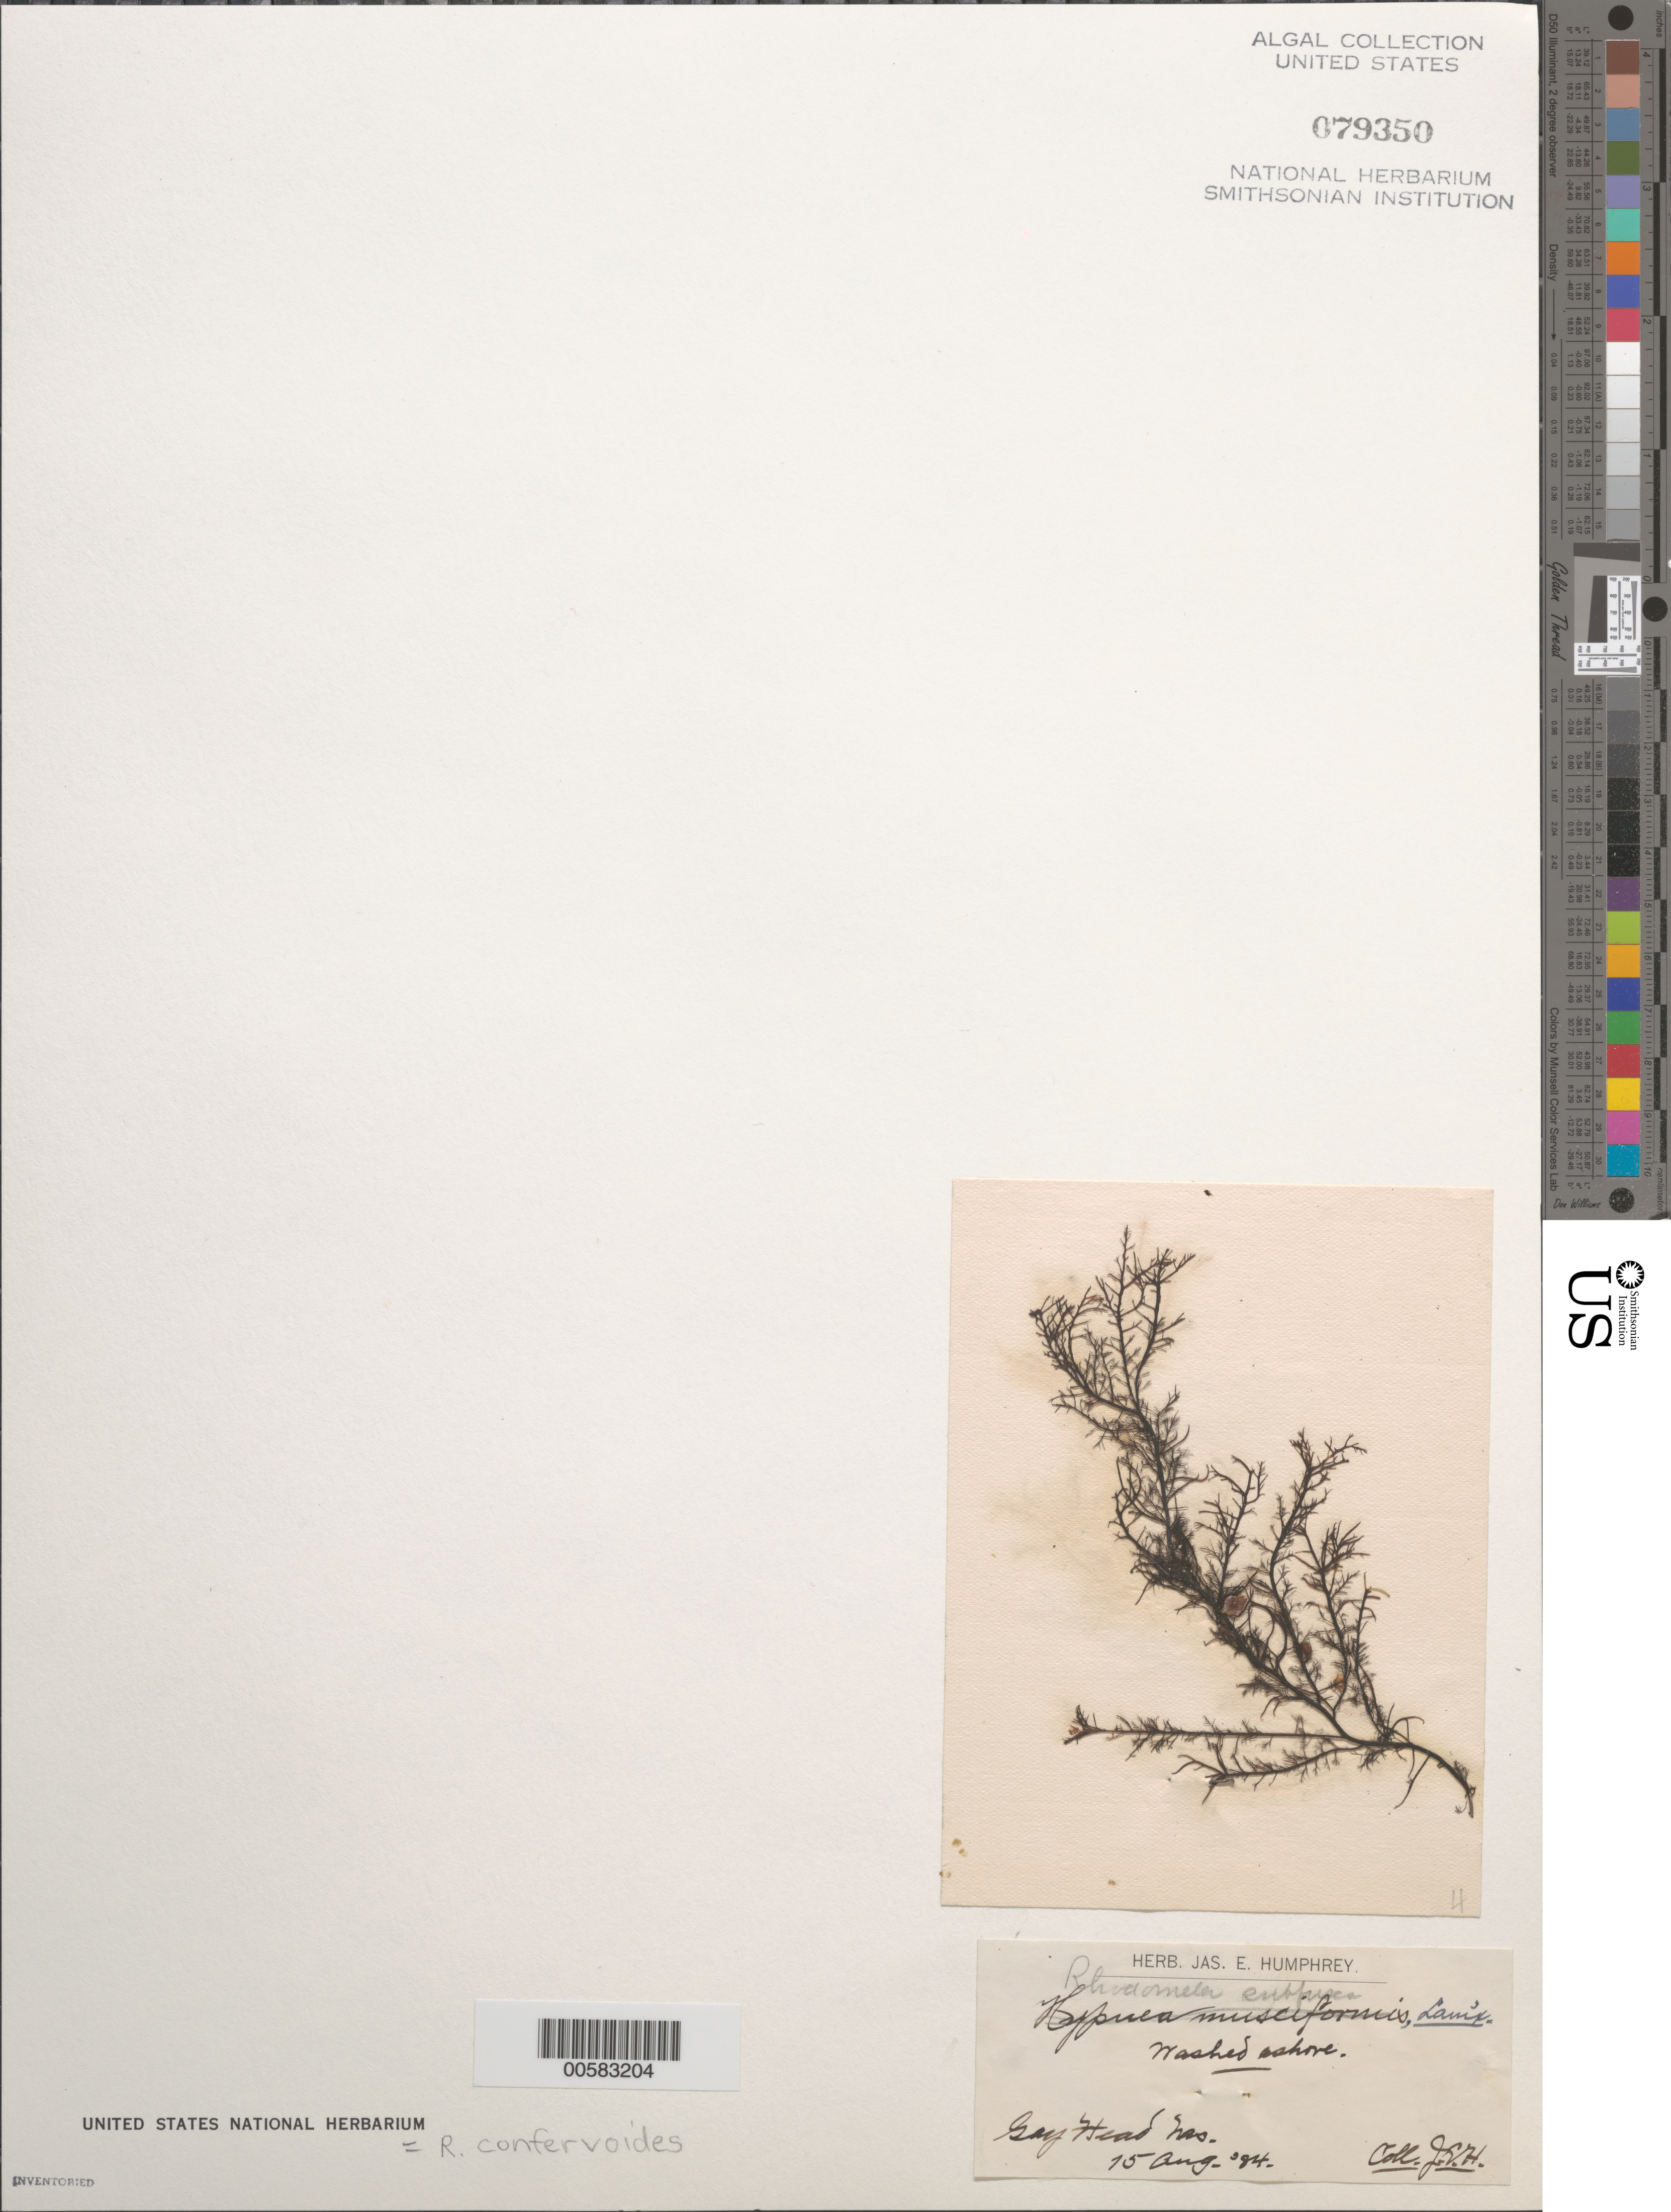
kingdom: Plantae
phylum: Rhodophyta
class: Florideophyceae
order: Ceramiales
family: Rhodomelaceae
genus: Rhodomela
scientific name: Rhodomela confervoides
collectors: J. Humphrey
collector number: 4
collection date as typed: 15 Aug 1884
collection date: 1884-08-15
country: United States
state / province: Massachusetts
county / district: Dukes County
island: Martha's Vineyard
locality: Gay Head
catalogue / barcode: US 79350